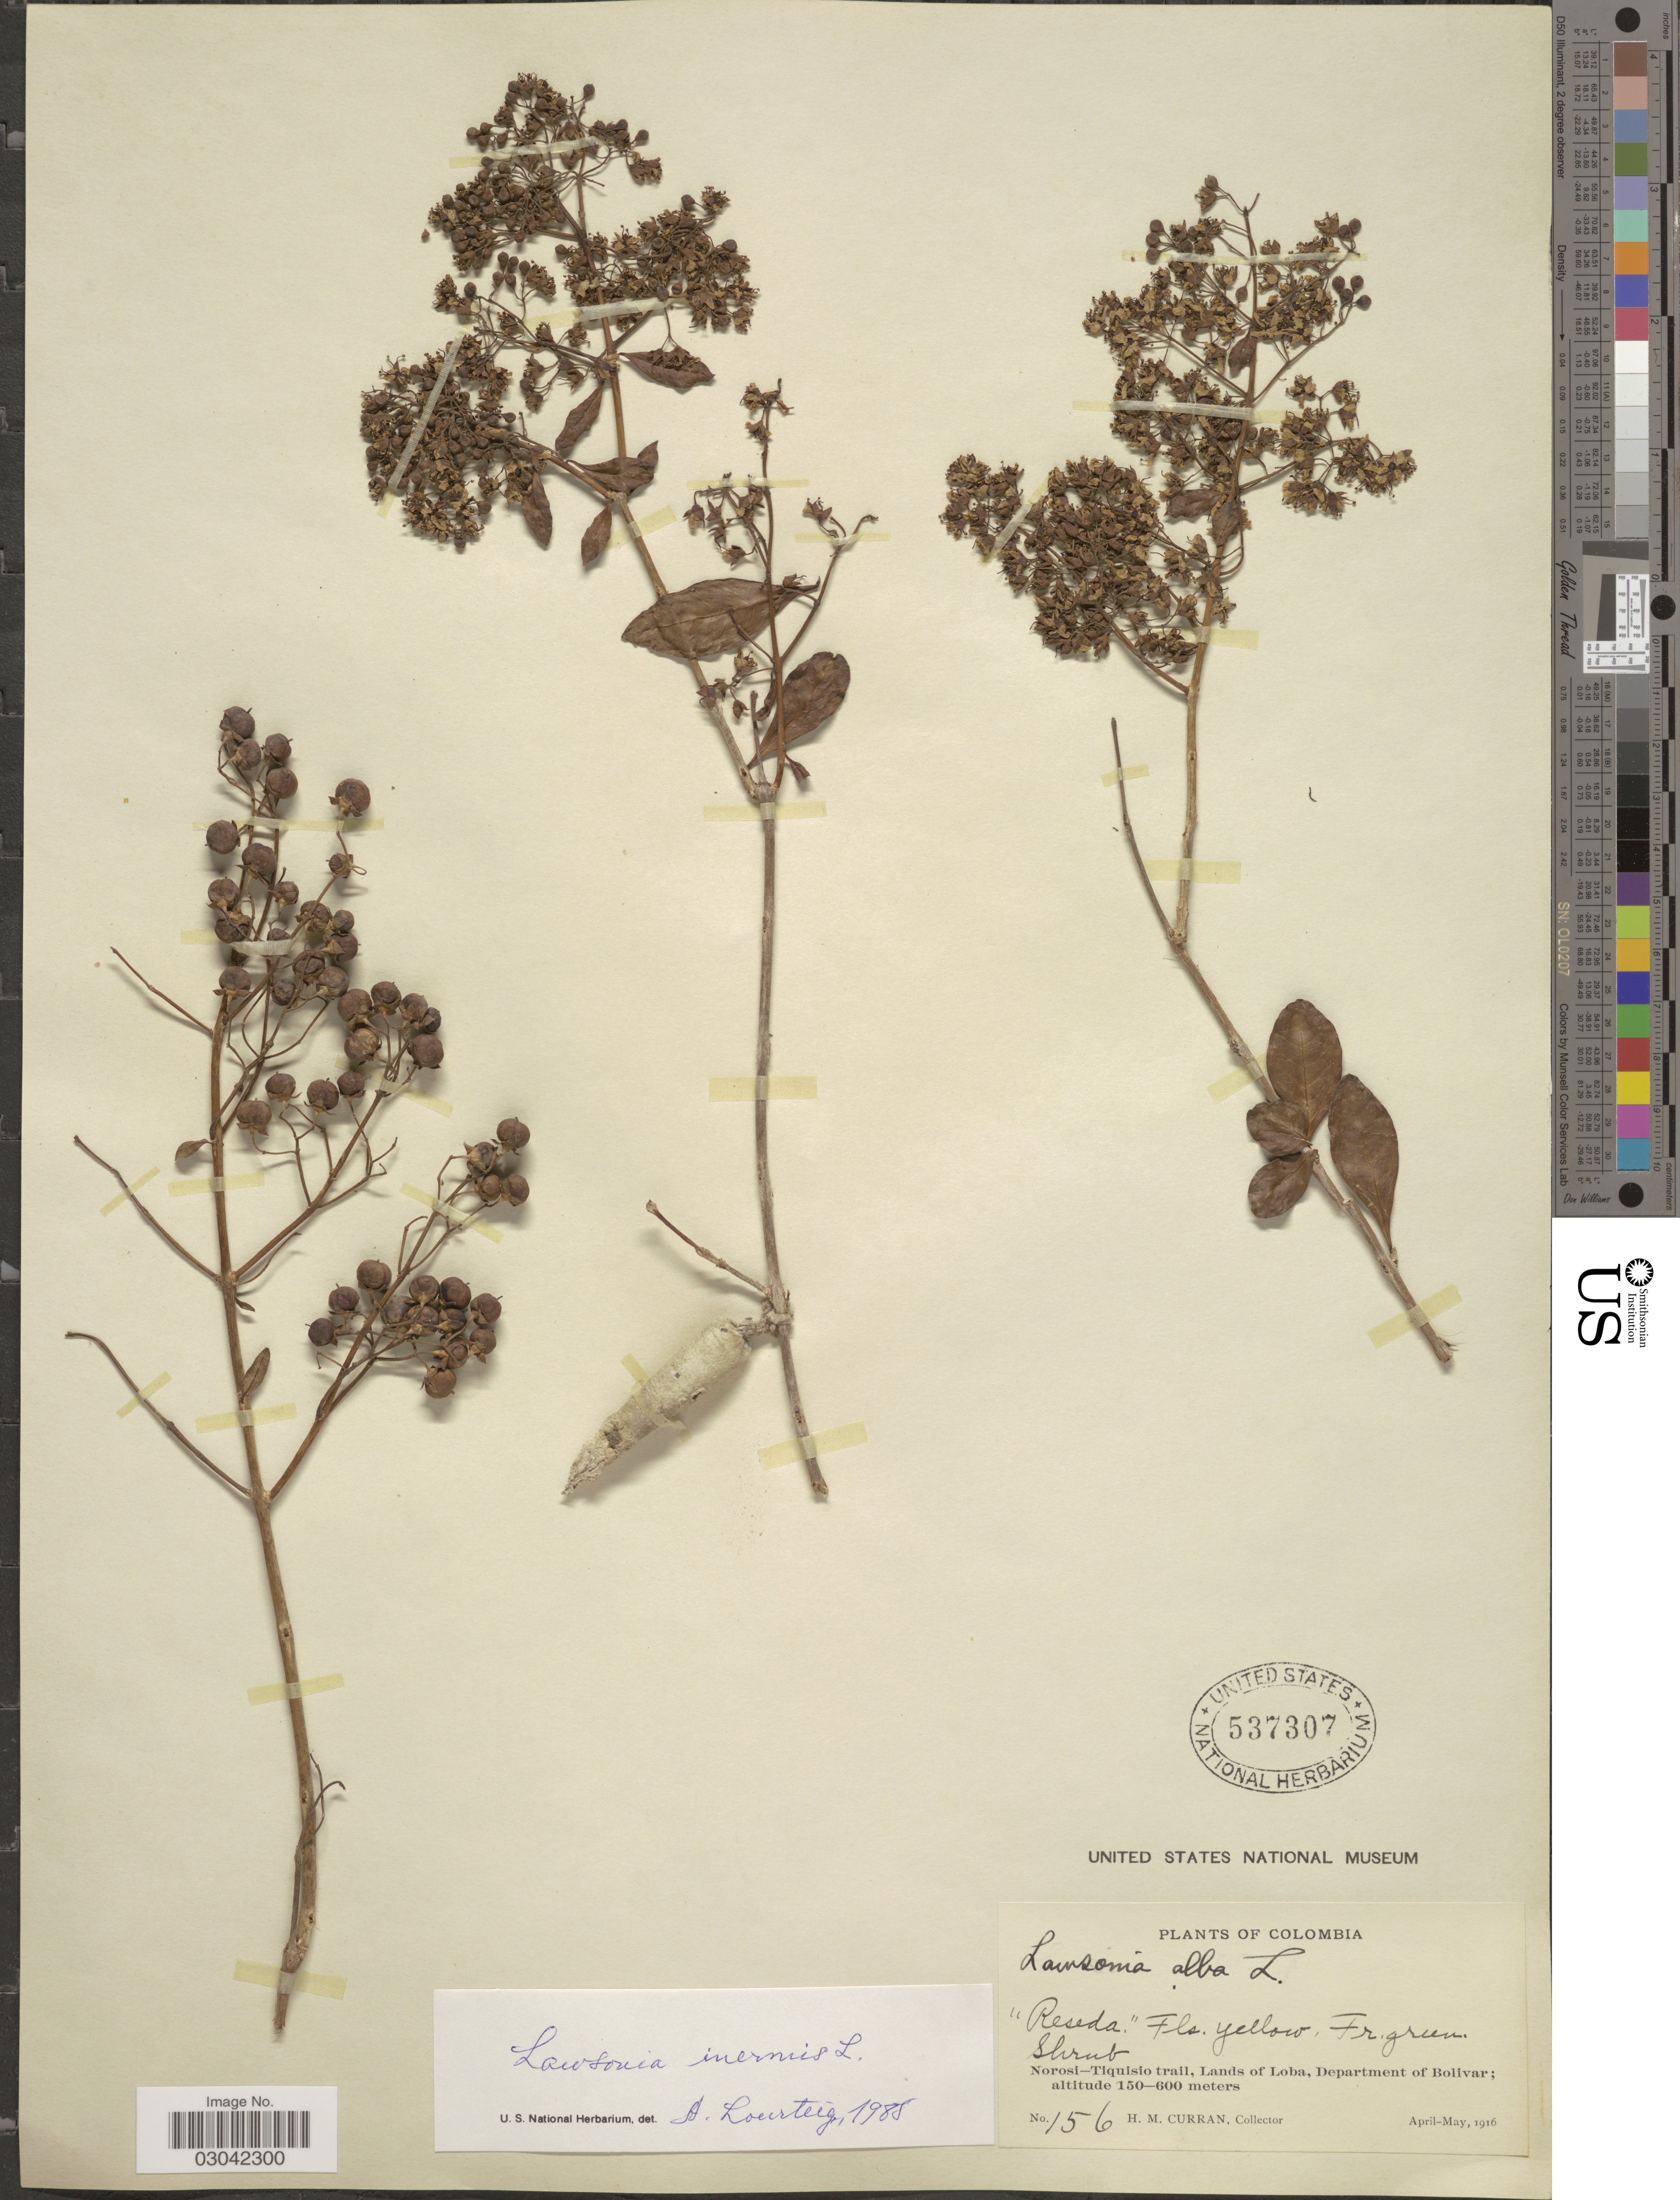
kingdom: Plantae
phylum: Tracheophyta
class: Magnoliopsida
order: Myrtales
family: Lythraceae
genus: Lawsonia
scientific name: Lawsonia inermis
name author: L.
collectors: H. M. Curran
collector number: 156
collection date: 1916-04/1916-05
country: Colombia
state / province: Bolívar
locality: Norosi-Tiquisio trail, Lands of Loba, Department of Bolivar.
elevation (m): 150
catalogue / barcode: US 537307